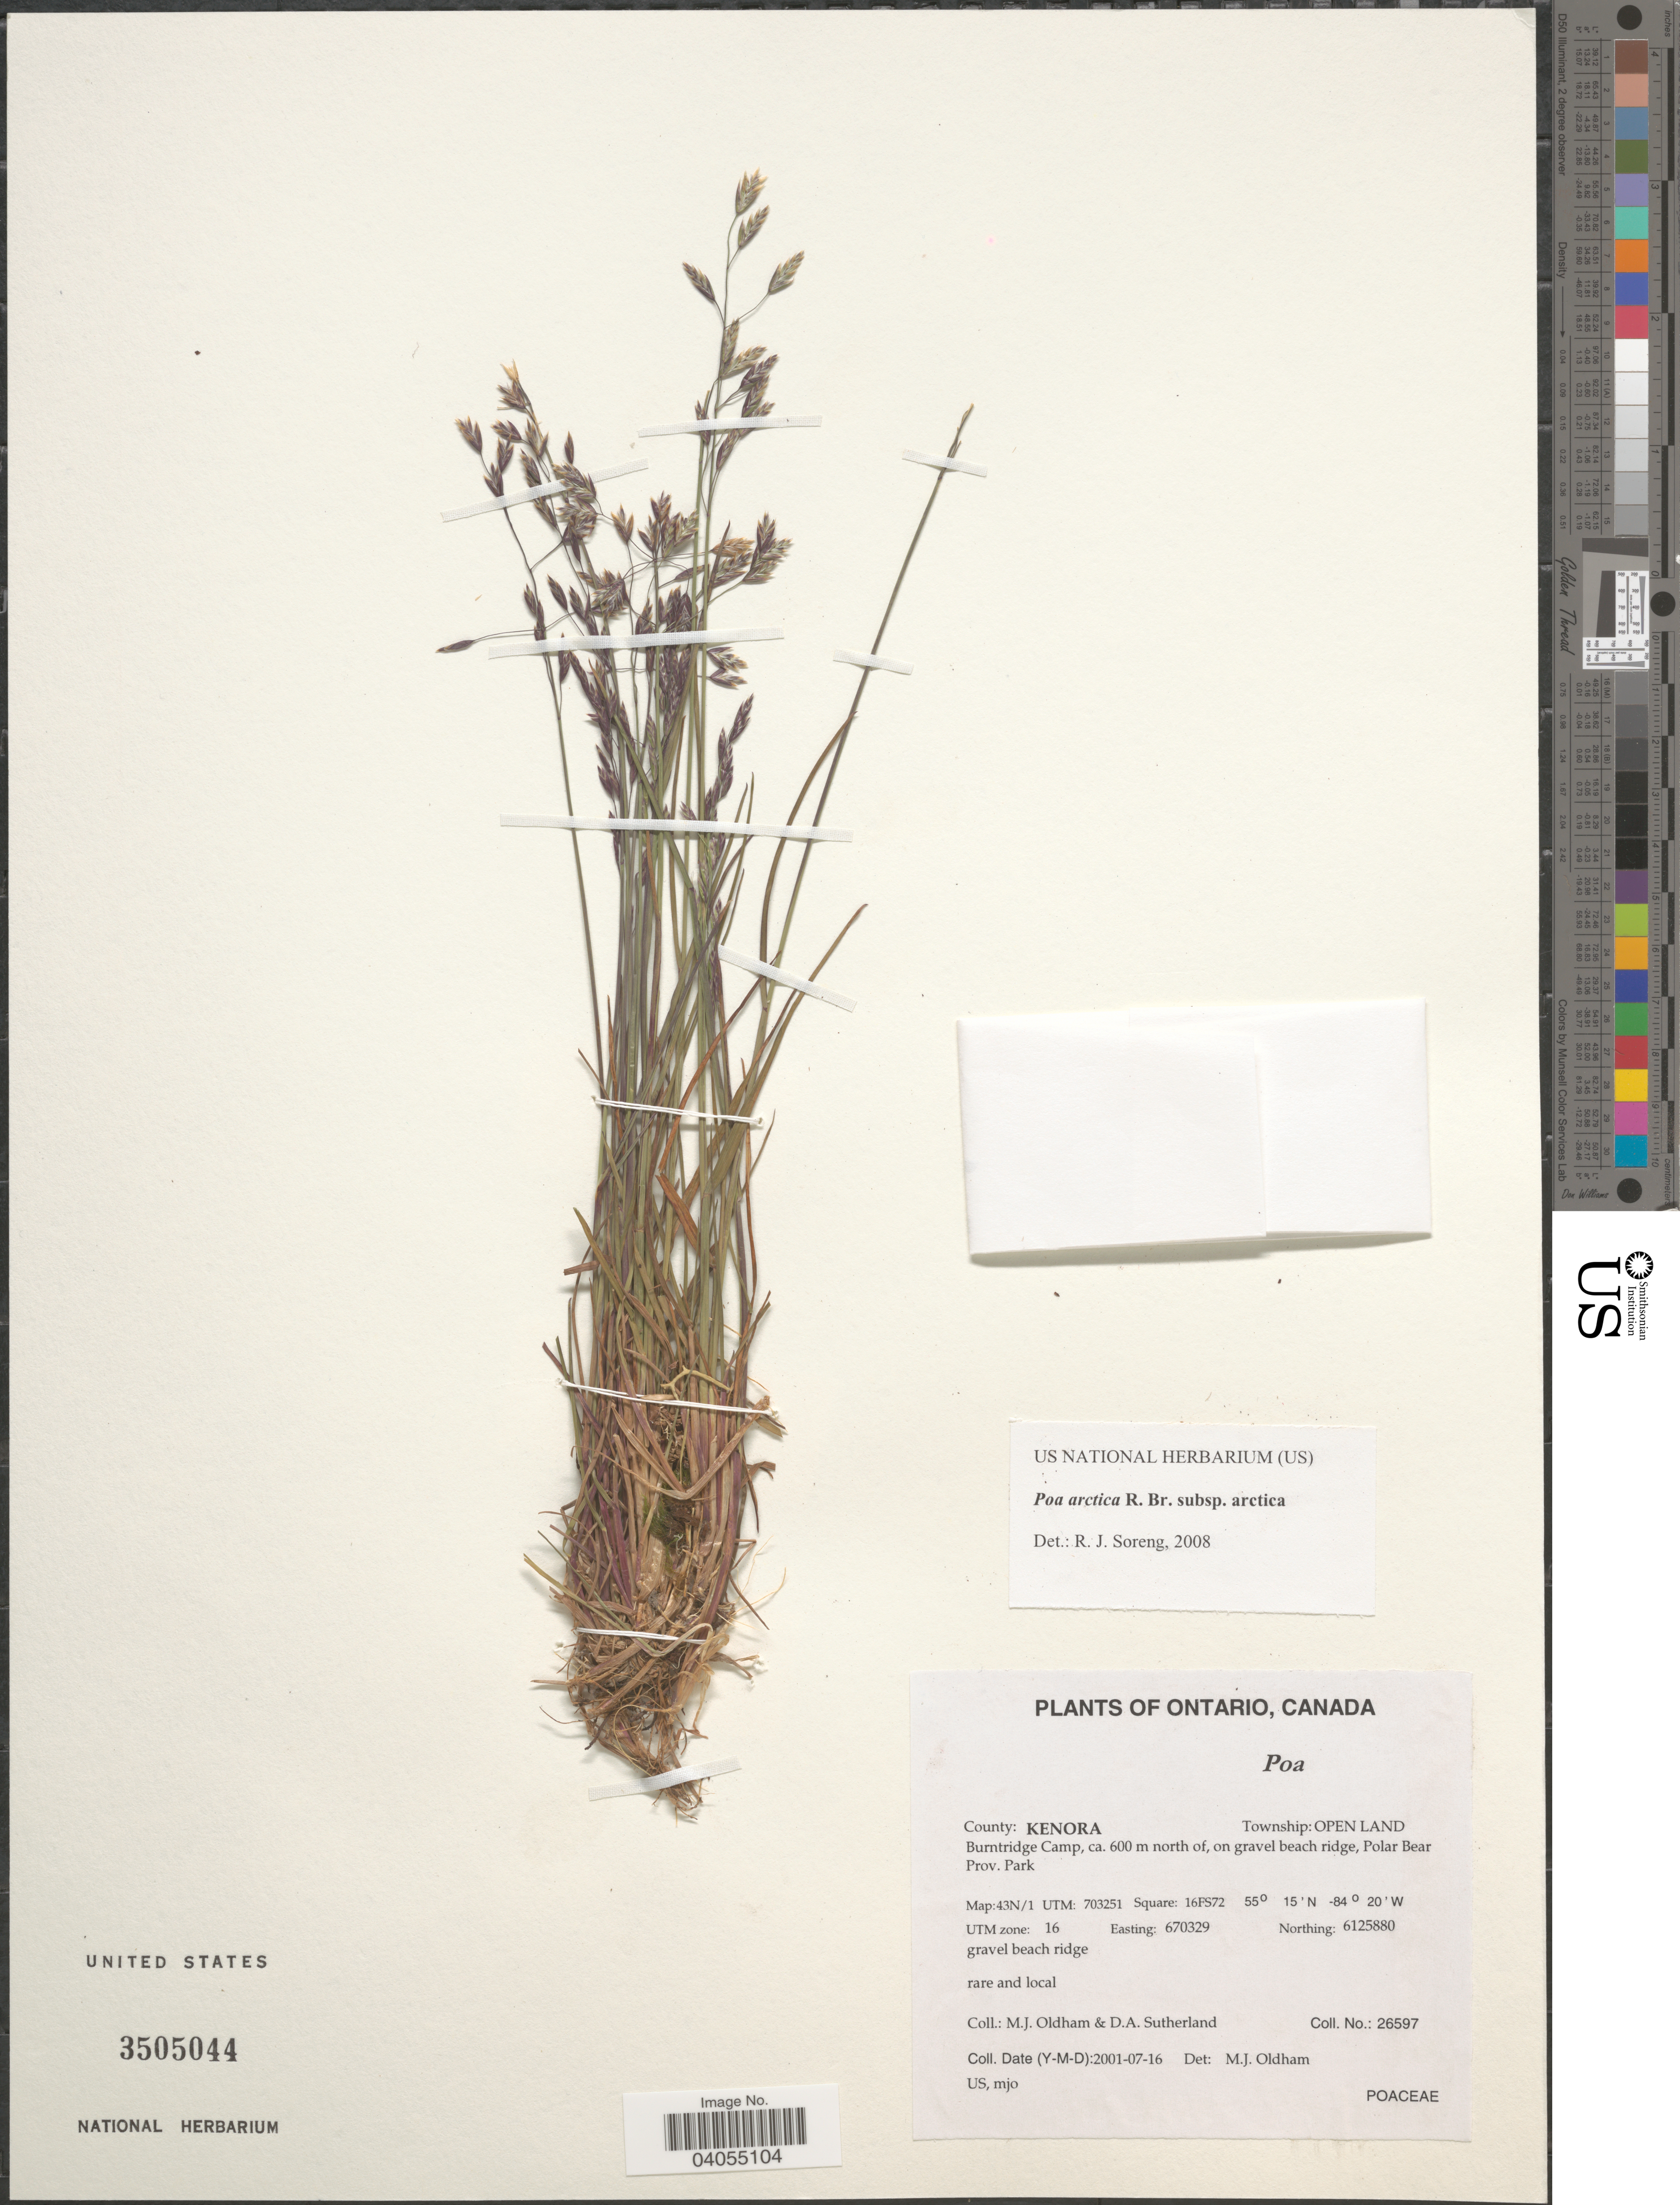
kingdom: Plantae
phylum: Tracheophyta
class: Liliopsida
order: Poales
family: Poaceae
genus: Poa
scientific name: Poa arctica subsp. arctica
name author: R. Br.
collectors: M. Oldham & D. Sutherland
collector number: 26597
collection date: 2001-07-16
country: Canada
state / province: Ontario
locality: County: Kenora. Township: Open Land. Burntridge Camp, ca. 600 m north of, on gravel beach ridge, Polar Bear Prov. Park. Map: 43N/1 UTM: 703251 Square: 16FS72.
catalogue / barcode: US 3505044